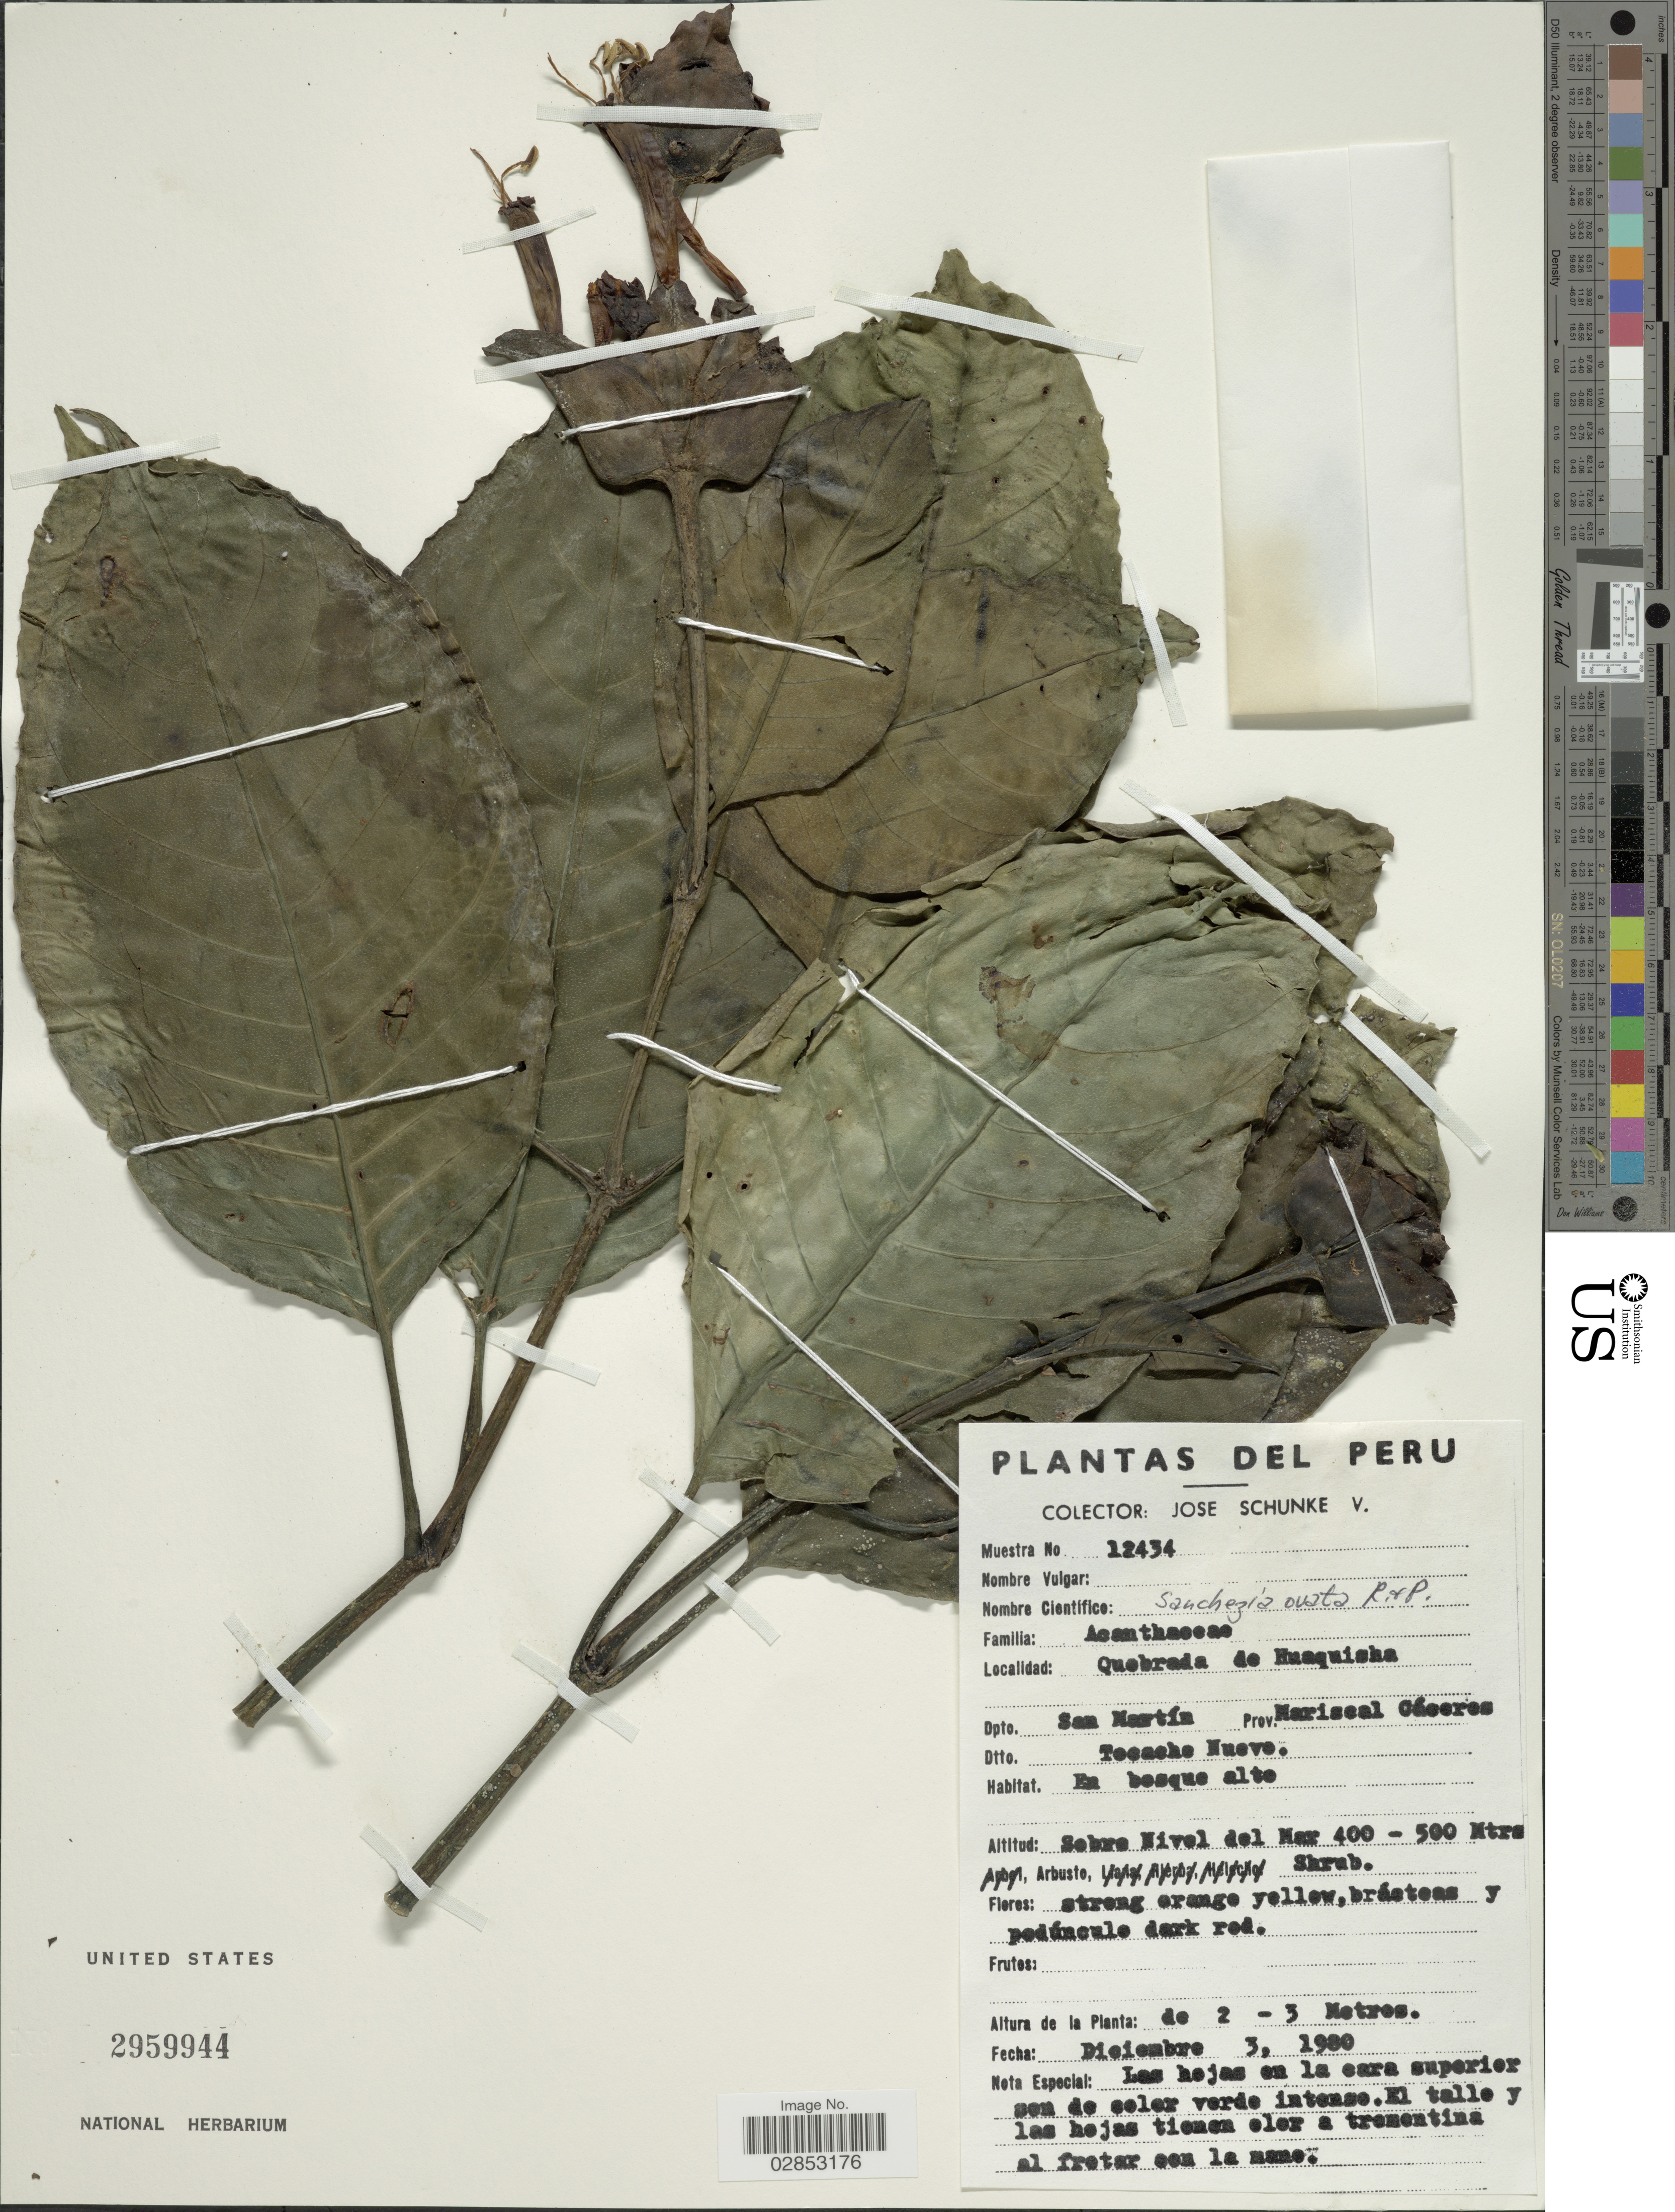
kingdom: Plantae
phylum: Tracheophyta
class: Magnoliopsida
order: Lamiales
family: Acanthaceae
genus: Sanchezia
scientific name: Sanchezia ovata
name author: Ruiz & Pav.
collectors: J. Schunke Vigo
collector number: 12434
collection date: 1980-12-03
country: Peru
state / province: San Martín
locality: Dpto. San Martín, Prov. Mariscal Cáceres, Dtto. Tocache Nuevo, Quebrada de Huaquisha.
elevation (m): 400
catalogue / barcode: US 2959944